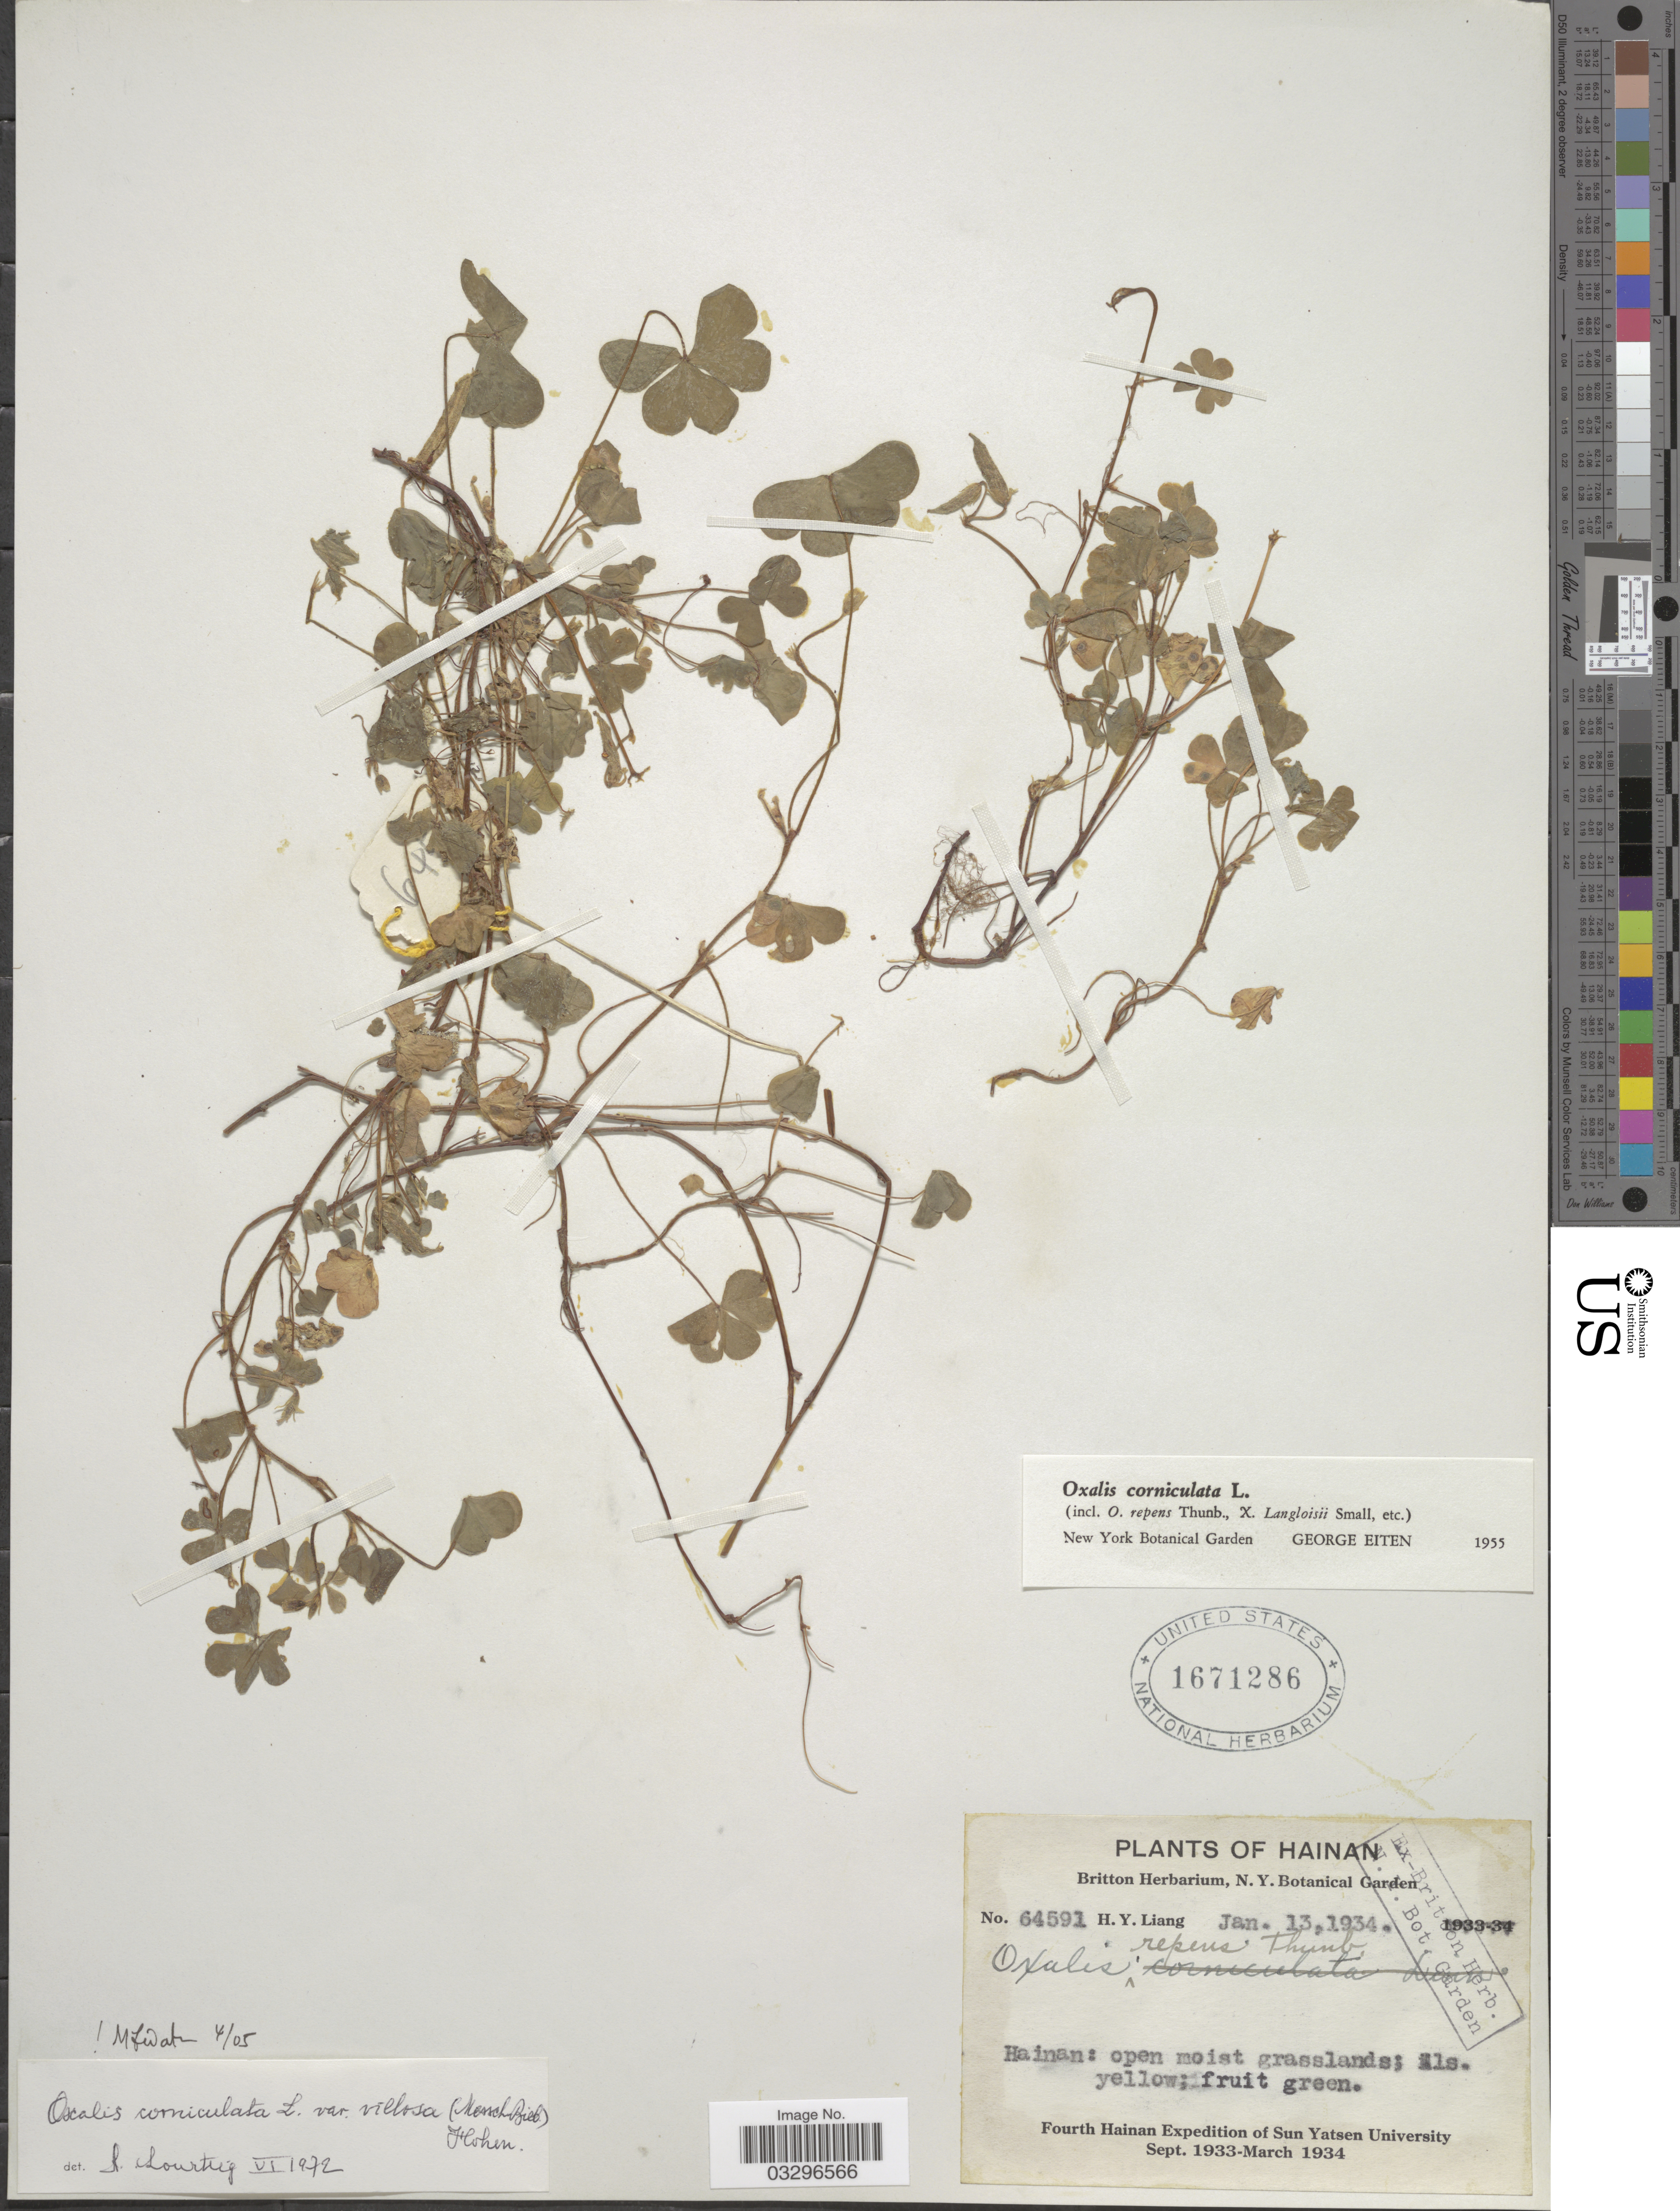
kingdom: Plantae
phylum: Tracheophyta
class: Magnoliopsida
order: Oxalidales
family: Oxalidaceae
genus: Oxalis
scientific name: Oxalis corniculata var. villosa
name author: (M. Bieb.) Hohen.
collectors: H. Y. Liang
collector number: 64591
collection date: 1934-01-13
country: China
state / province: Hainan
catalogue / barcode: US 1671286